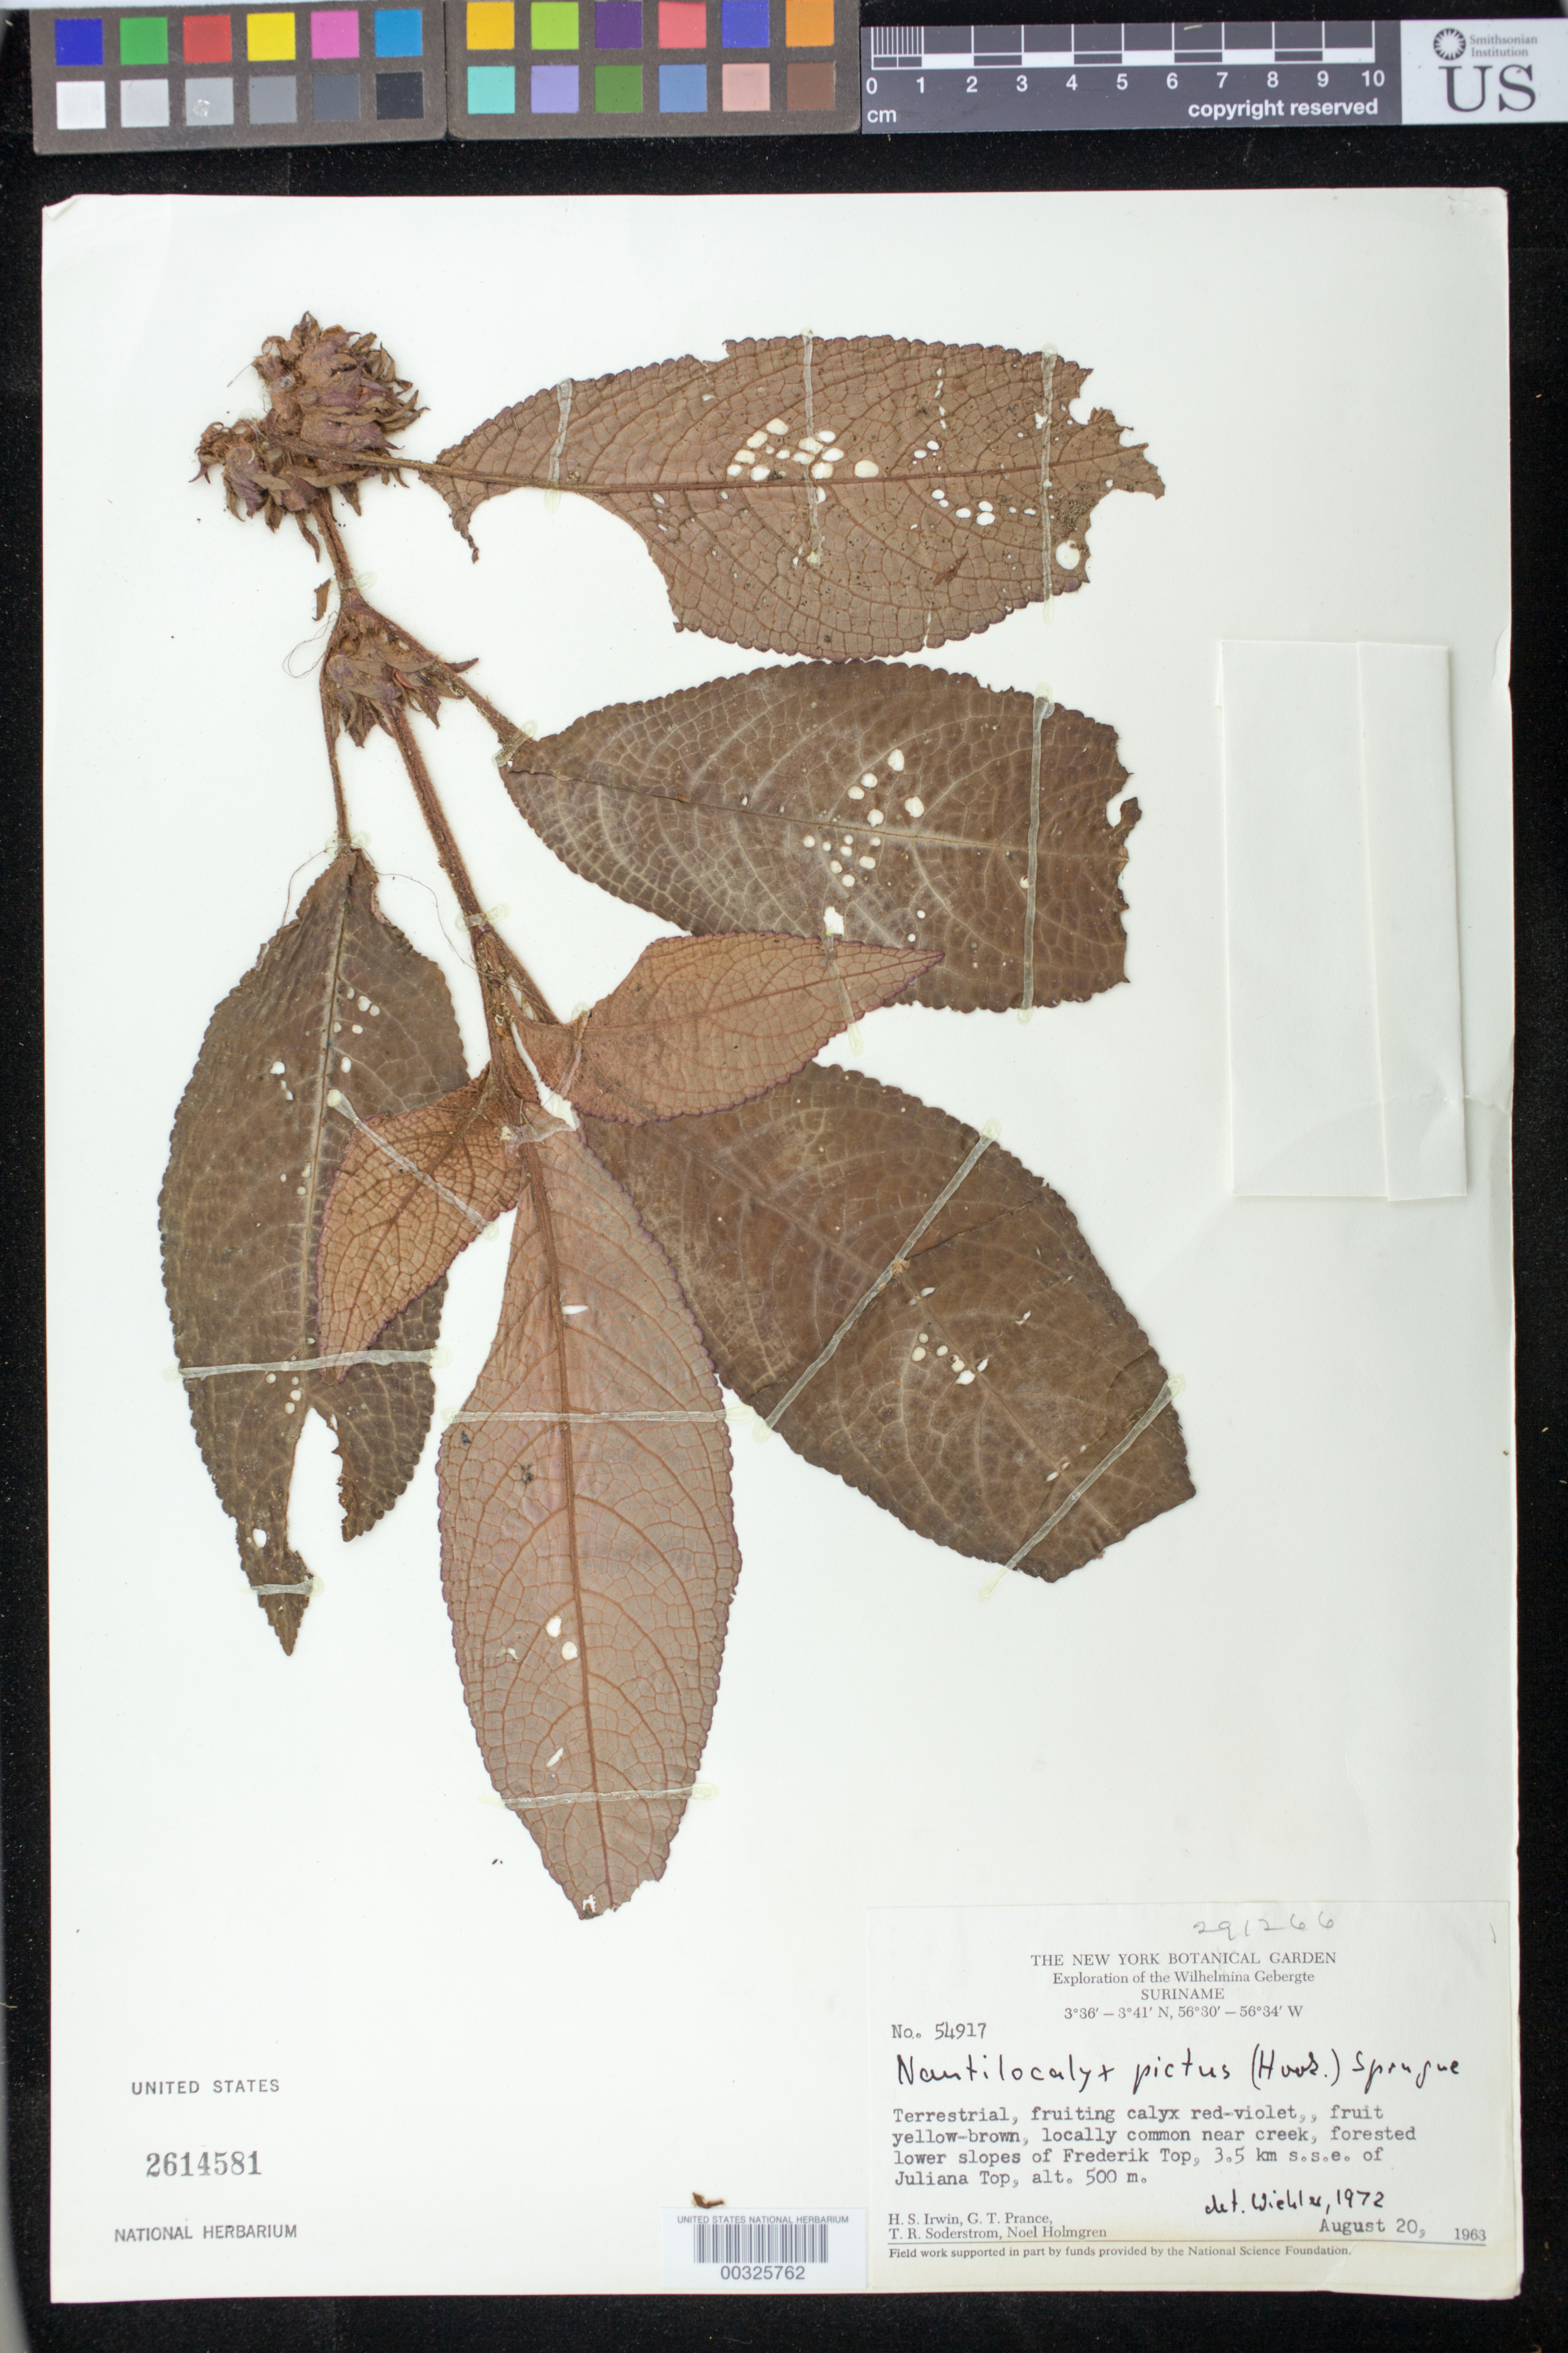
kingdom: Plantae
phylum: Tracheophyta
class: Magnoliopsida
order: Lamiales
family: Gesneriaceae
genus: Nautilocalyx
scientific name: Nautilocalyx pictus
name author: (Hook.) Sprague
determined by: Skog, Laurence E.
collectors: H. Irwin, G. T. Prance, T. R. Soderstrom & N. H. Holmgren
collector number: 54917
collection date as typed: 20 Aug 1963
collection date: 1963-08-20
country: Suriname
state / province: Sipaliwini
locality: Frederick Top, 3.5 km SSE of Juliana Top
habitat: Forested lower slopes; near creek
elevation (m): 500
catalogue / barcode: US 2614581